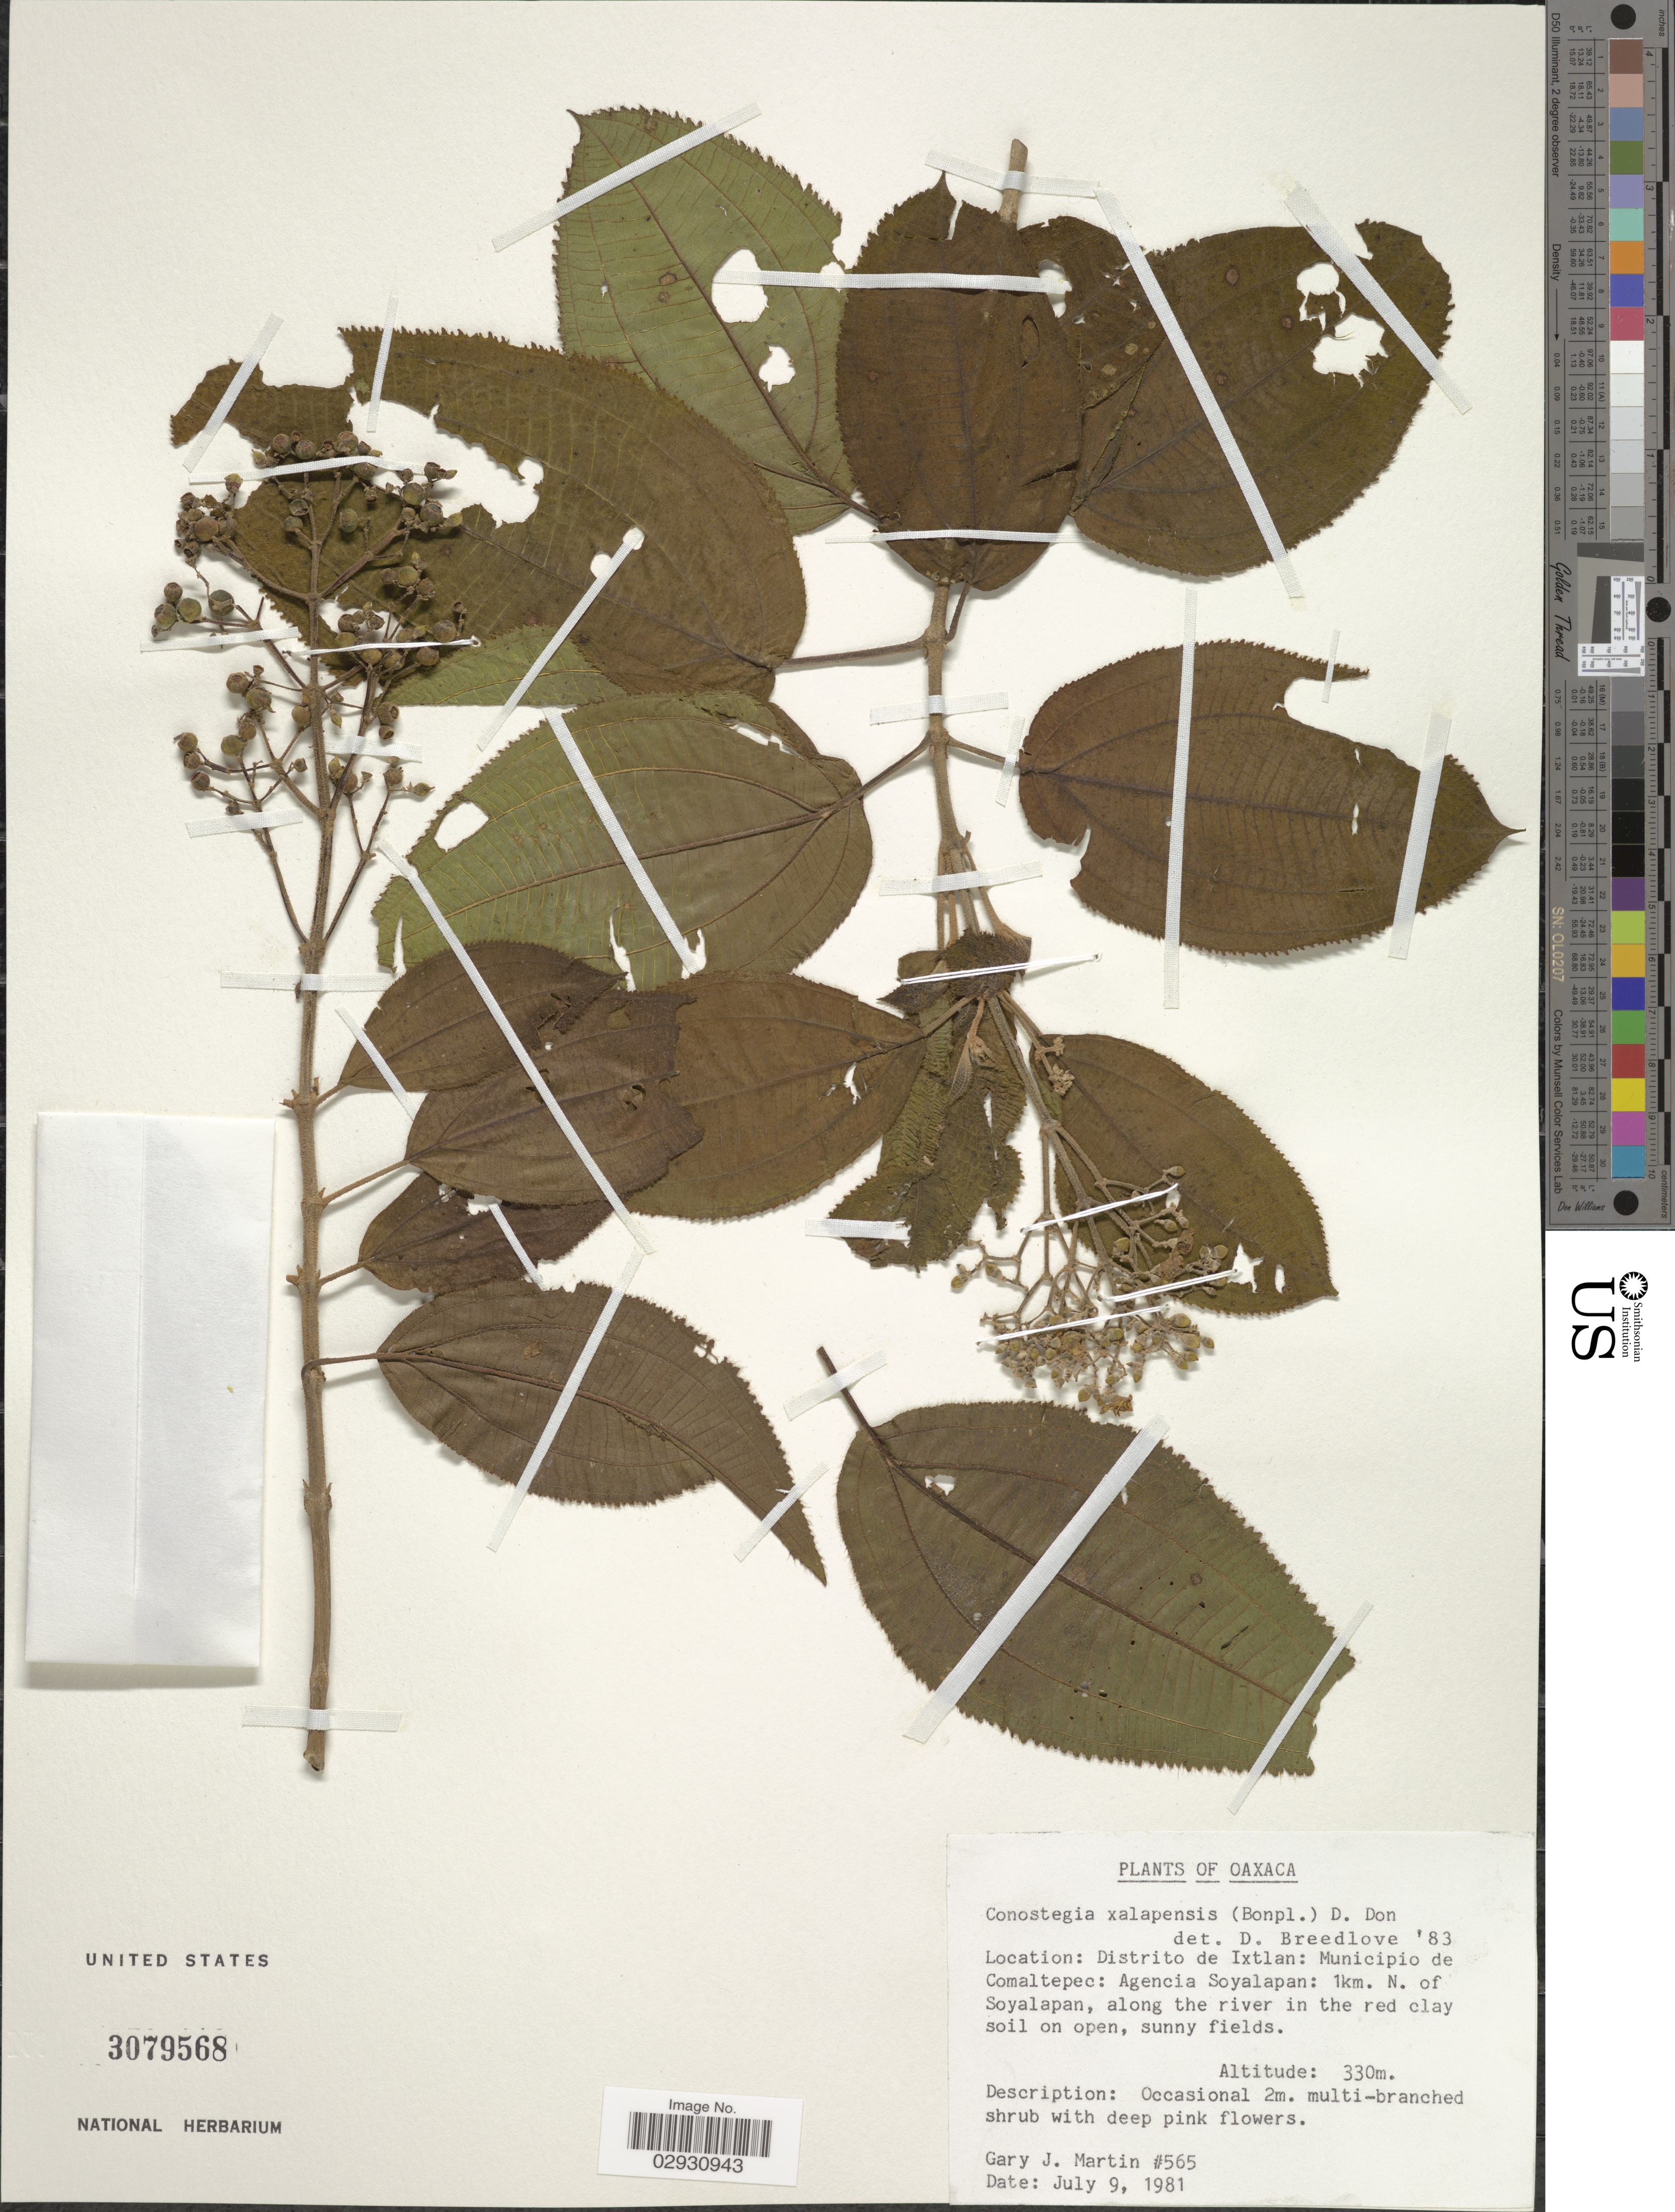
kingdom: Plantae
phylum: Tracheophyta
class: Magnoliopsida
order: Myrtales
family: Melastomataceae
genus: Conostegia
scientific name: Conostegia quadrangularis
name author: Schltdl. ex Steud.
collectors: G. J. Martin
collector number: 565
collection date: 1981-07-09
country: Mexico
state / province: Oaxaca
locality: Distrito de Ixtlan: Municipio de Comaltepec: Agencia Soyalapan: 1km. N. of Soyalapan.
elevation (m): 330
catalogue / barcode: US 3079568